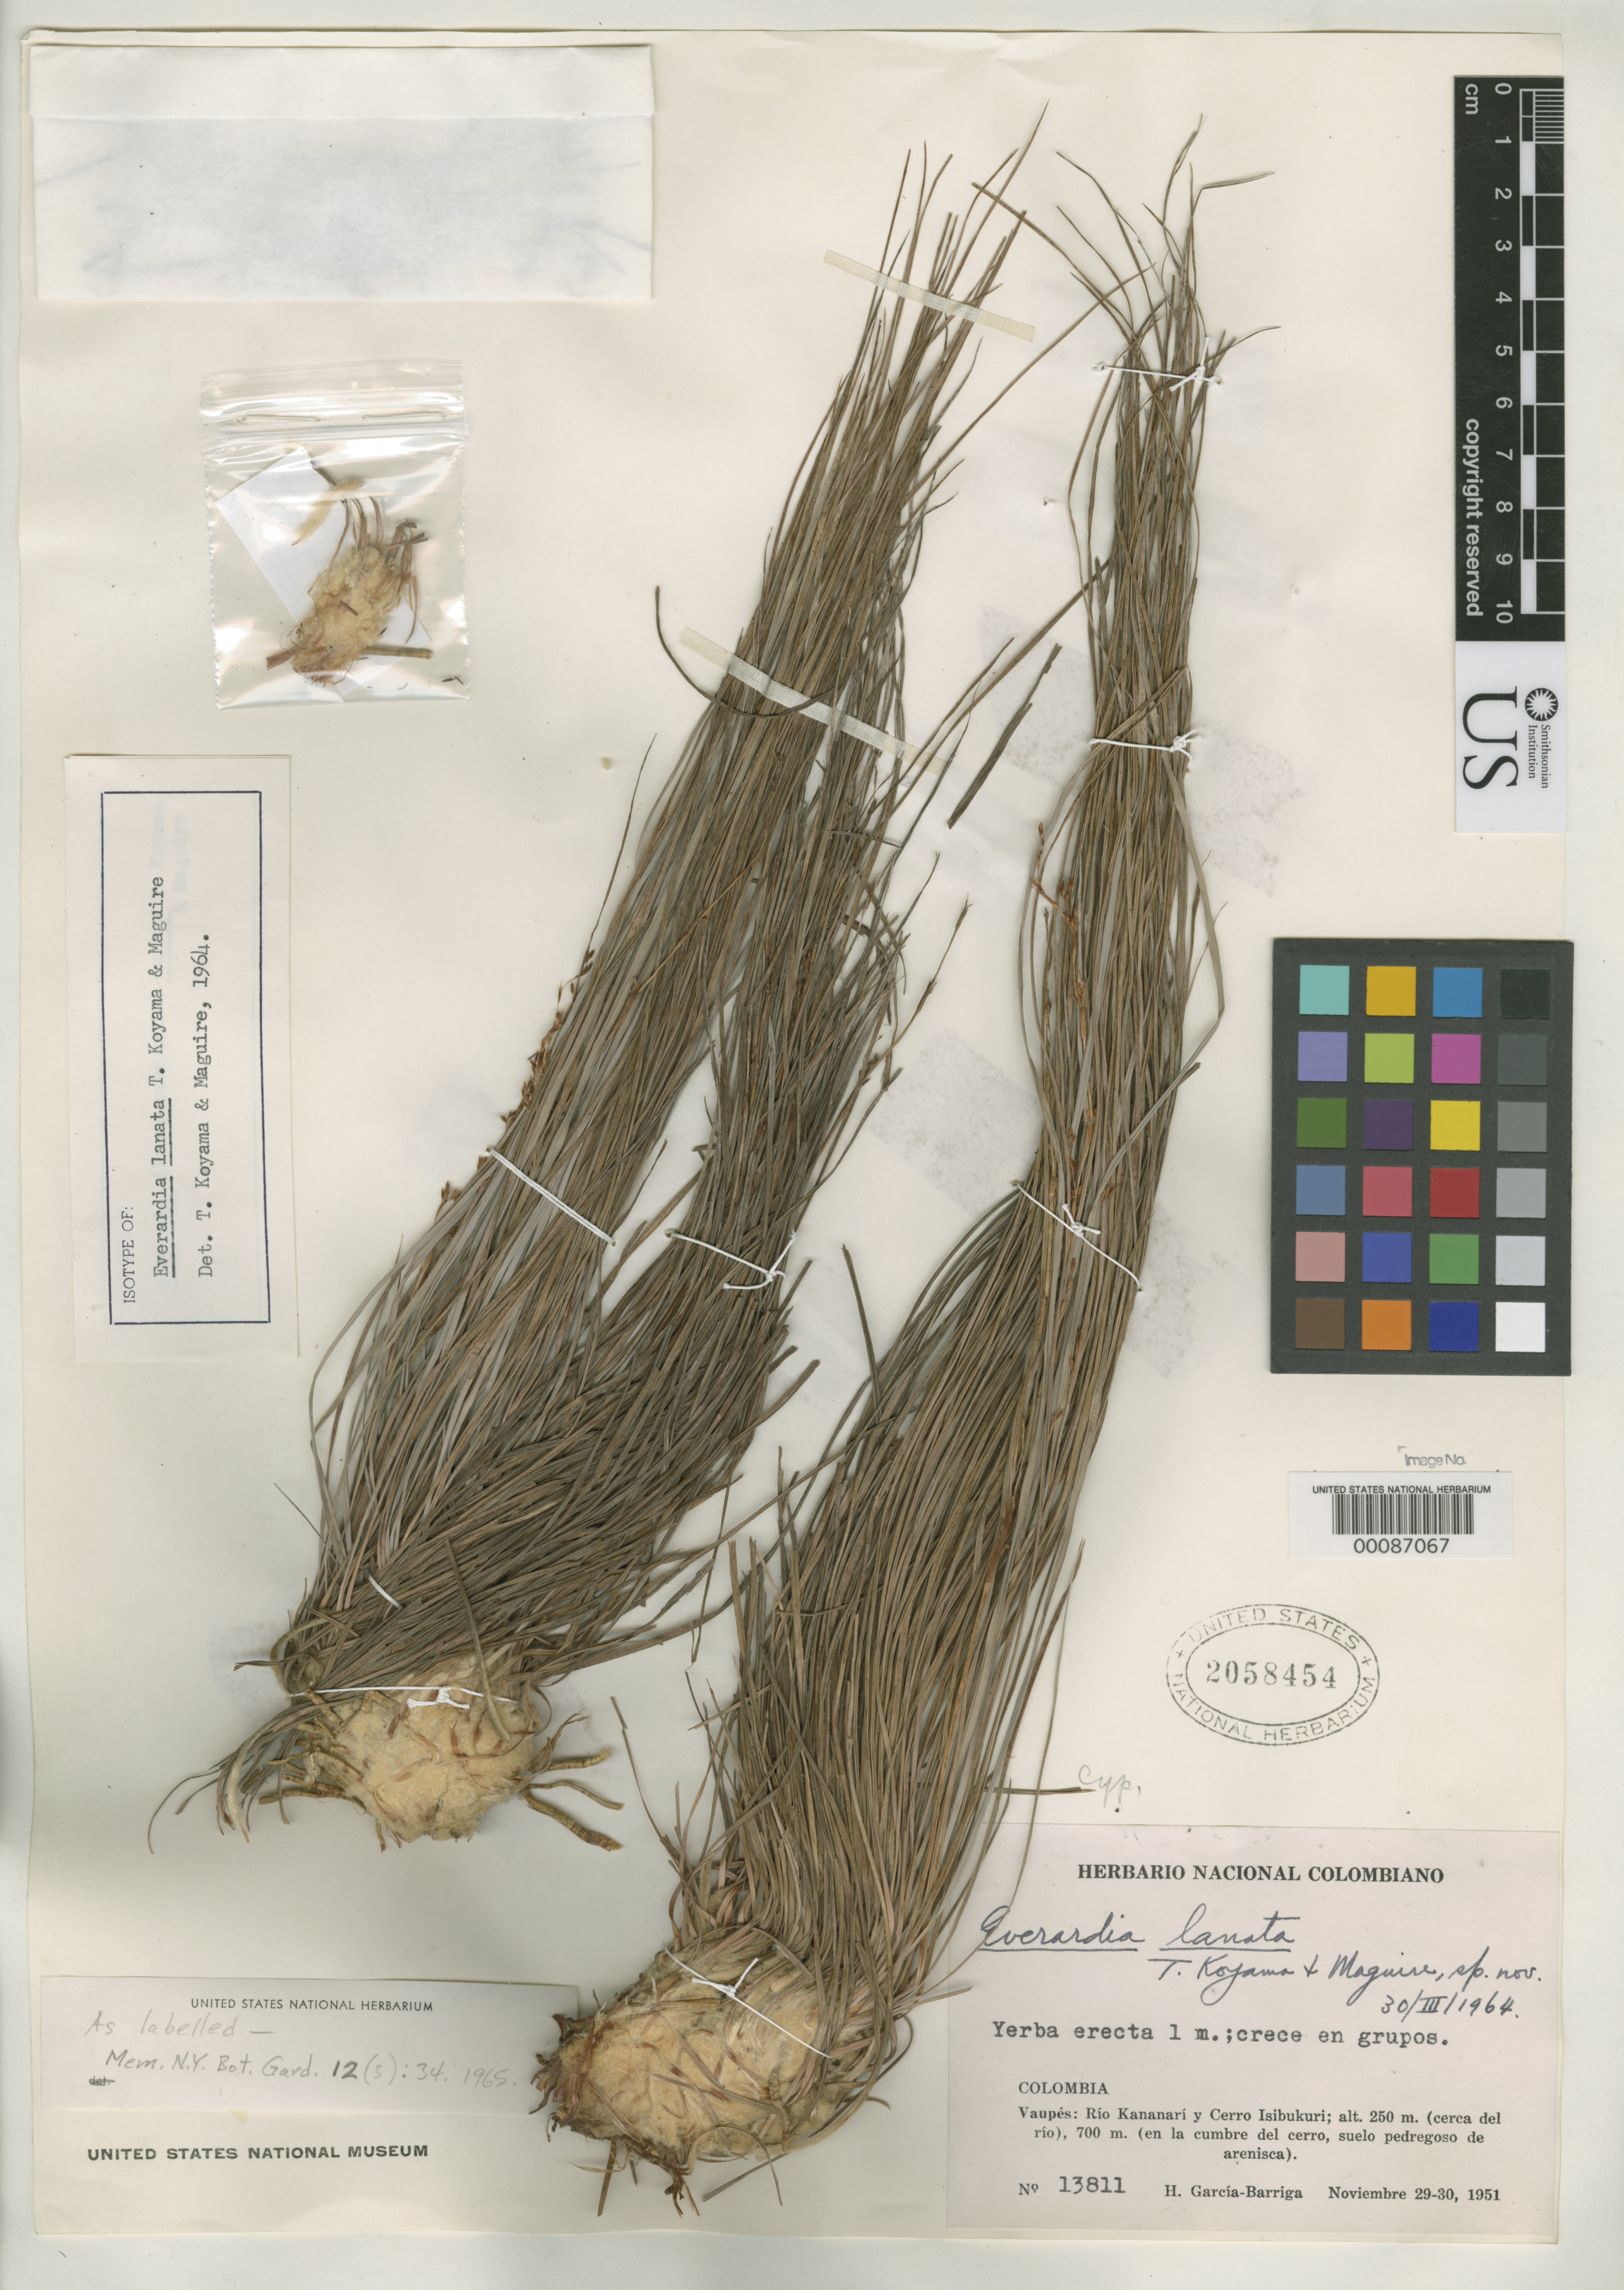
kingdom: Plantae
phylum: Tracheophyta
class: Liliopsida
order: Poales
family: Cyperaceae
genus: Everardia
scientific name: Everardia lanata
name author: T. Koyama & Maguire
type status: Isotype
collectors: H. García Barriga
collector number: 13811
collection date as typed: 29 Nov 1951 to 30 Nov 1951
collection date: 1951-11-29/1951-11-30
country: Colombia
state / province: Vaupés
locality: Rio Kananari and Cerro Isibukuri.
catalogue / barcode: US 2058454